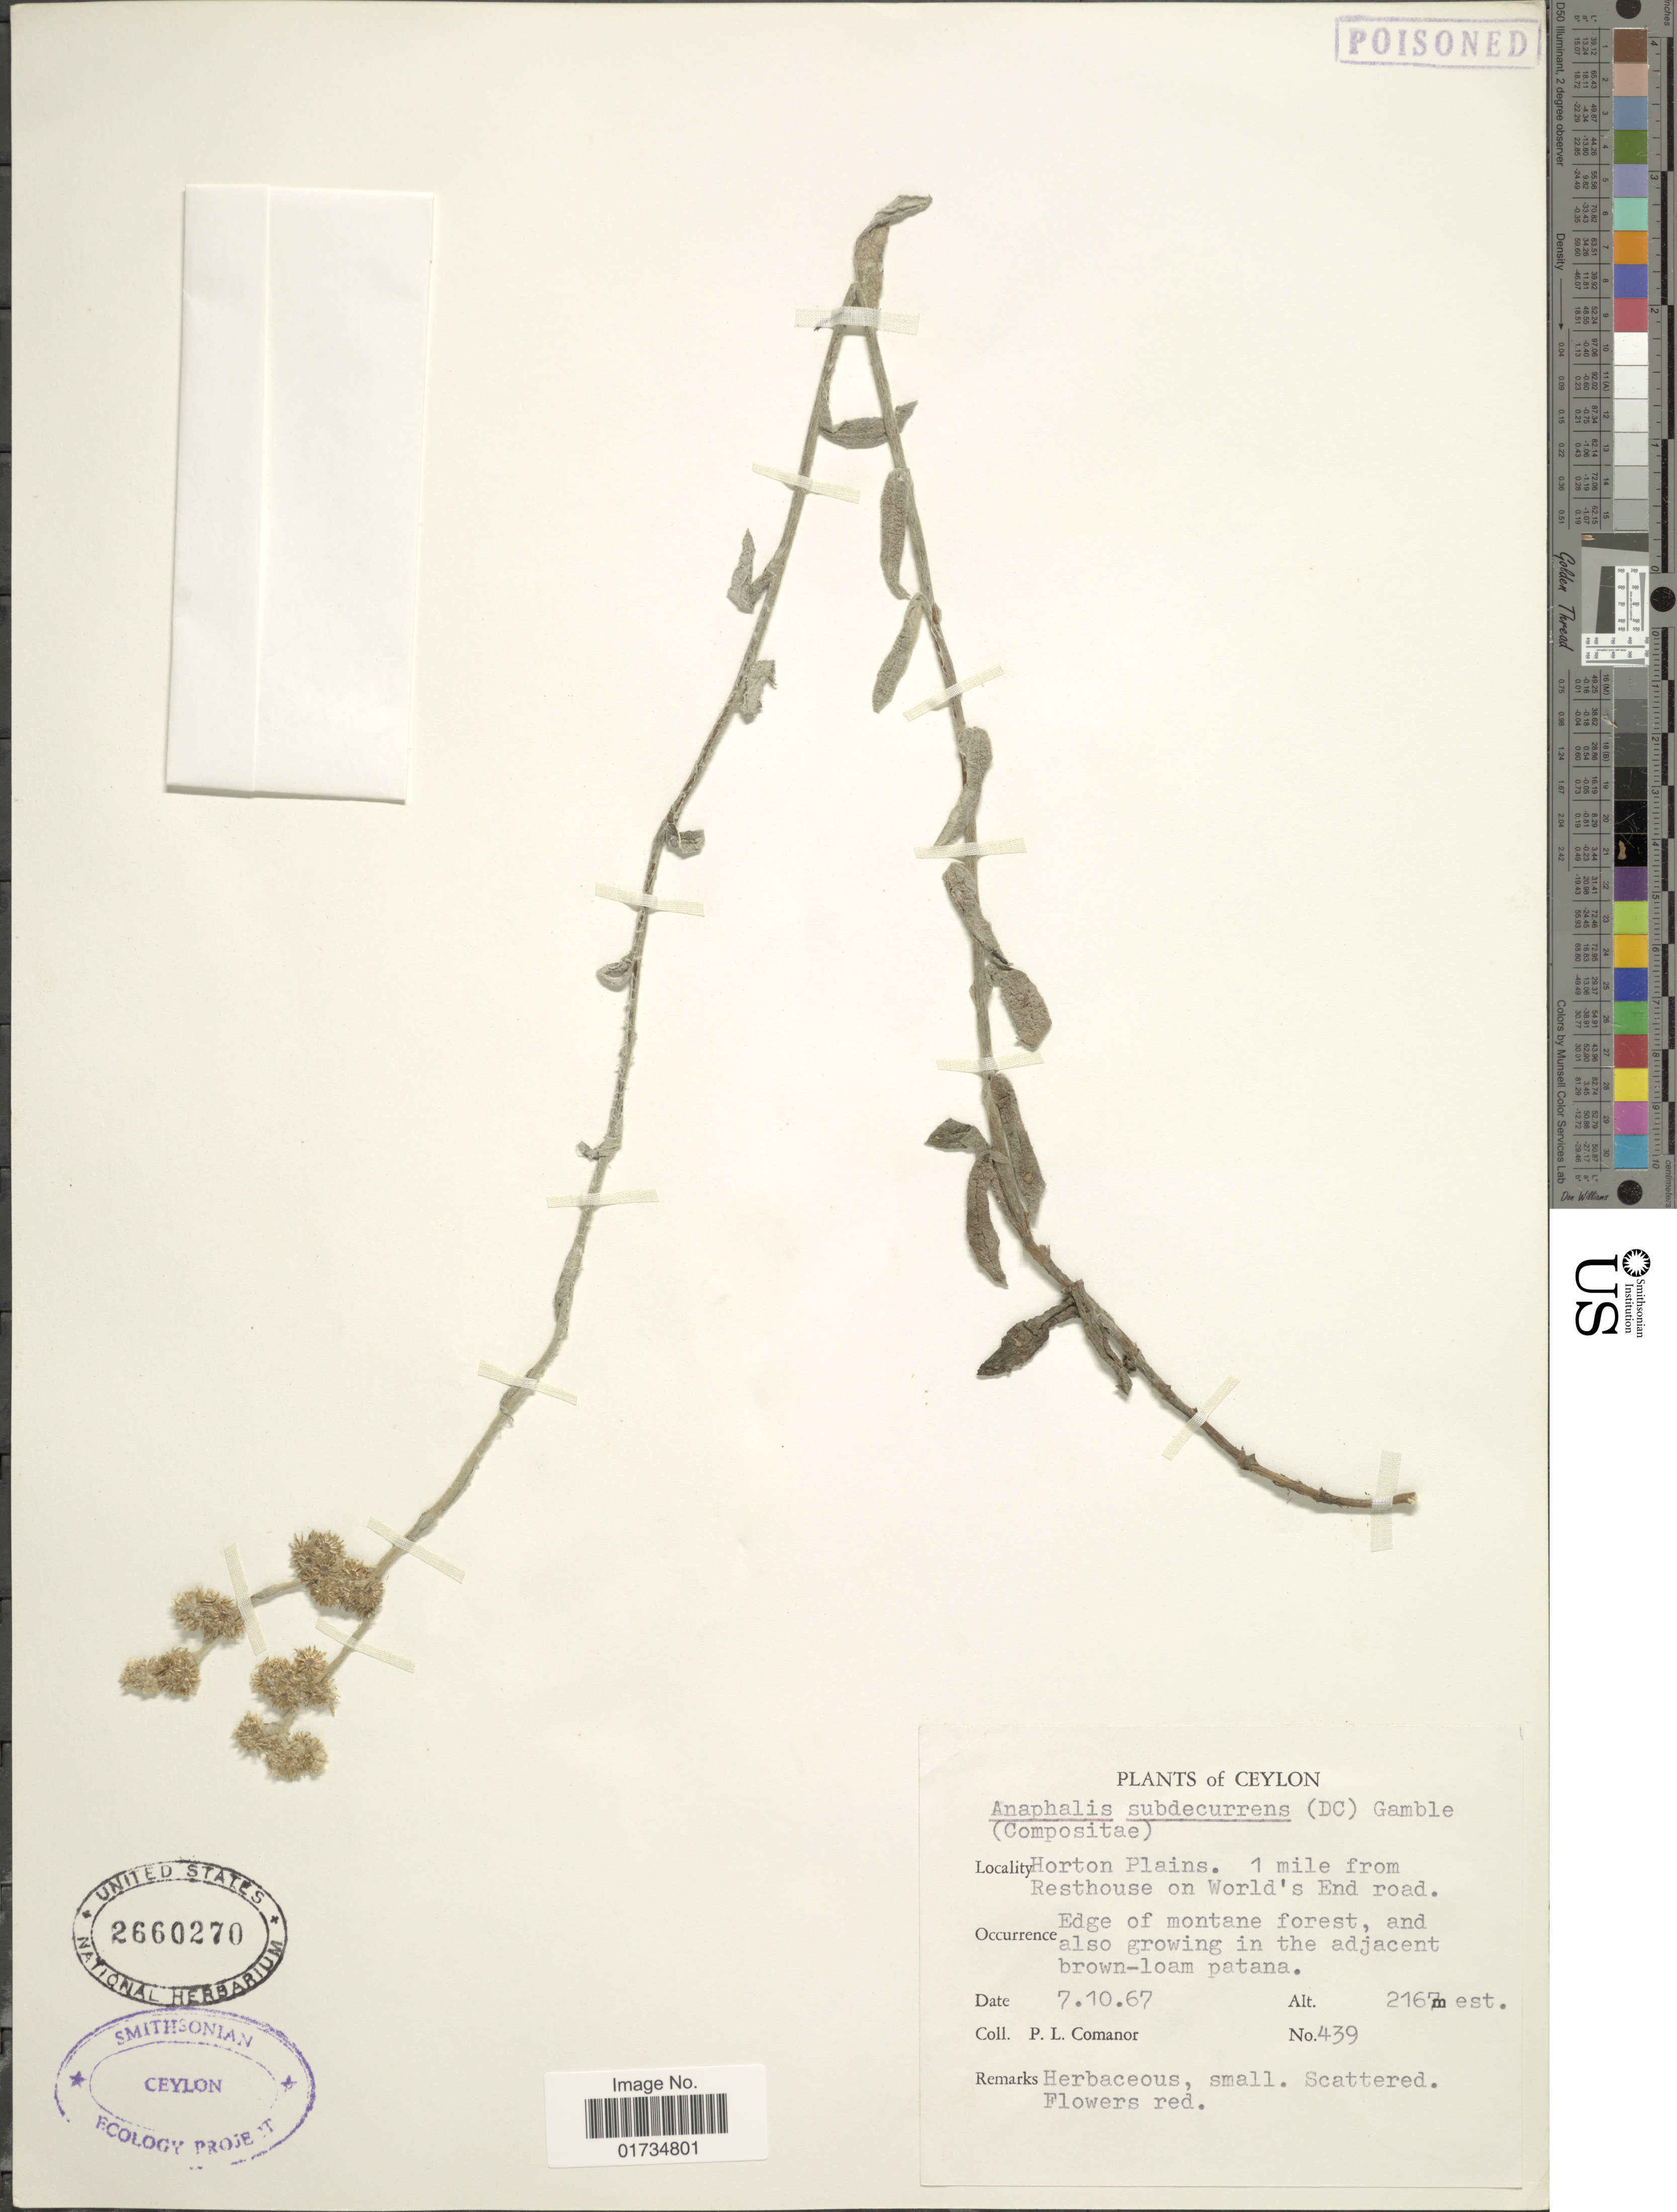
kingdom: Plantae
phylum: Tracheophyta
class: Magnoliopsida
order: Asterales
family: Asteraceae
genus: Anaphalis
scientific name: Anaphalis subdecurrens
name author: (DC.) Gamble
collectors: P. Comanor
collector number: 439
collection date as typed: Transcribed d/m/y: 7/10/67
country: Sri Lanka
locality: Ceylon. Horton Plains. 1 mile from Resthouse on Worl's End road. Edge of montane forest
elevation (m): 2167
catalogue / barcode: US 2660270